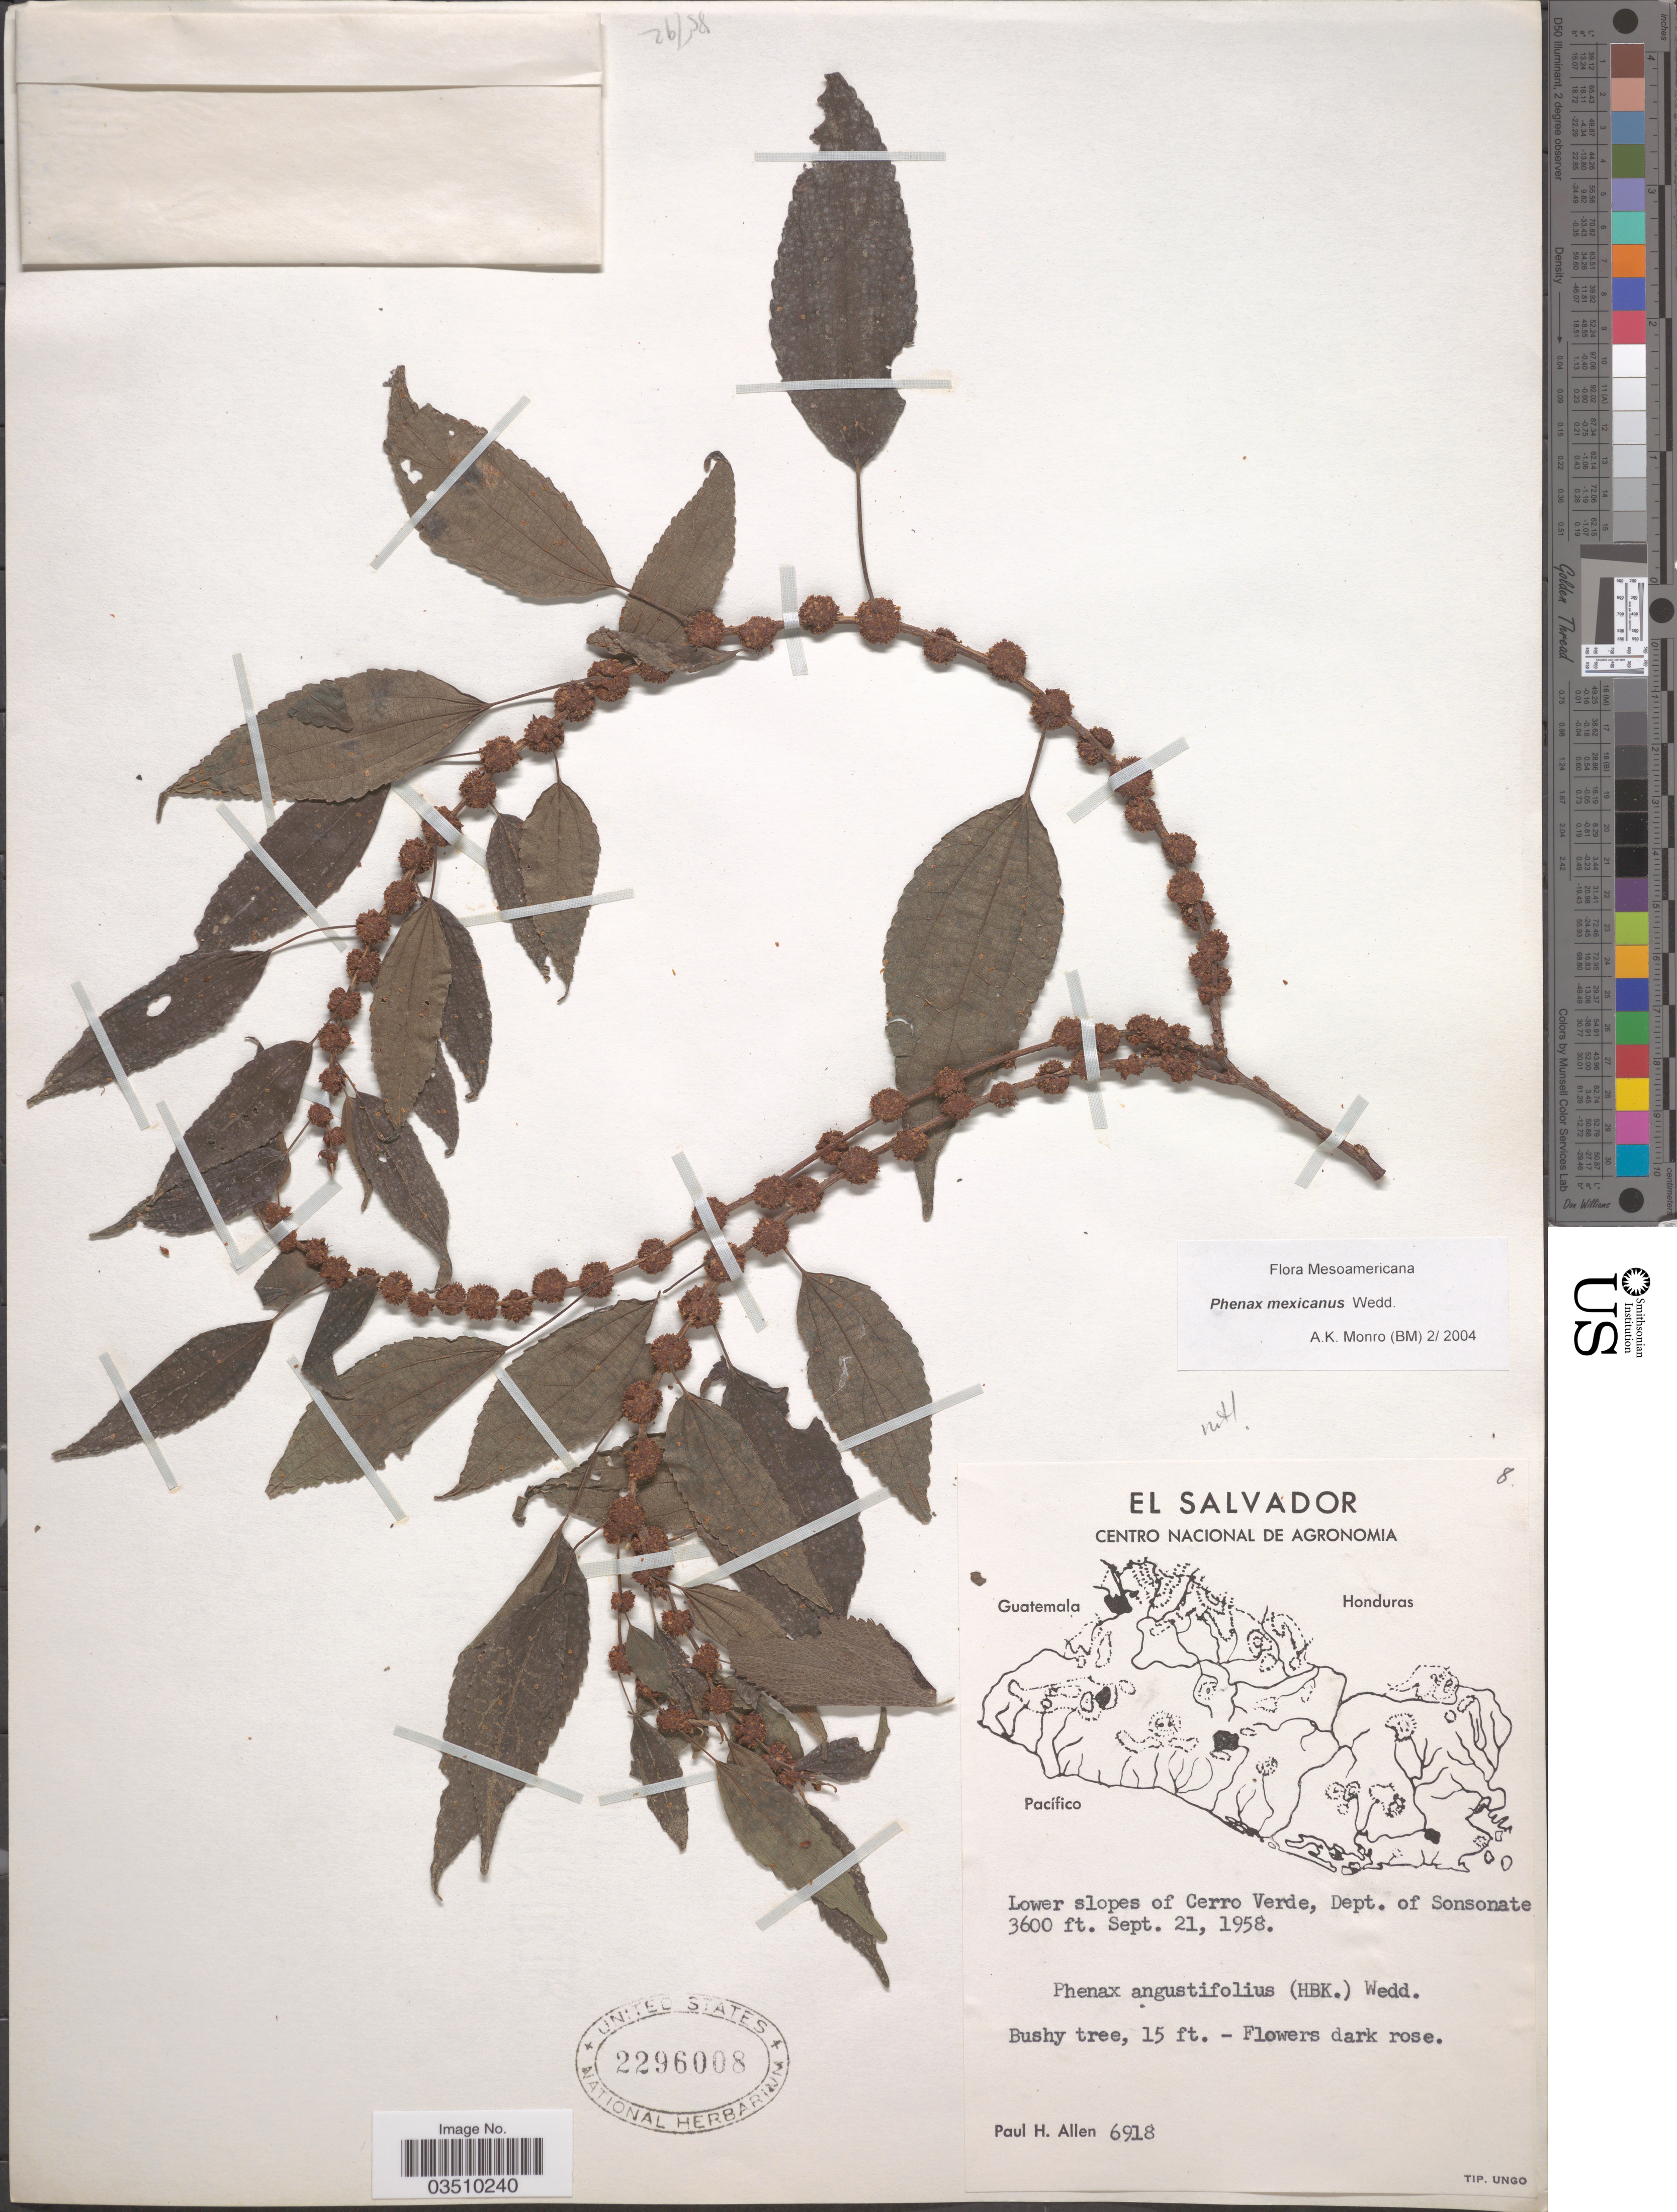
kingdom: Plantae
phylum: Tracheophyta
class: Magnoliopsida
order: Rosales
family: Urticaceae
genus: Phenax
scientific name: Phenax mexicanus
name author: Wedd.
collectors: P. H. Allen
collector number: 6918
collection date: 1958-09-21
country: El Salvador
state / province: Sonsonate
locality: Lower slopes of Cerro Verde, Dept. of Sonsonate.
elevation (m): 1097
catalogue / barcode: US 2296008